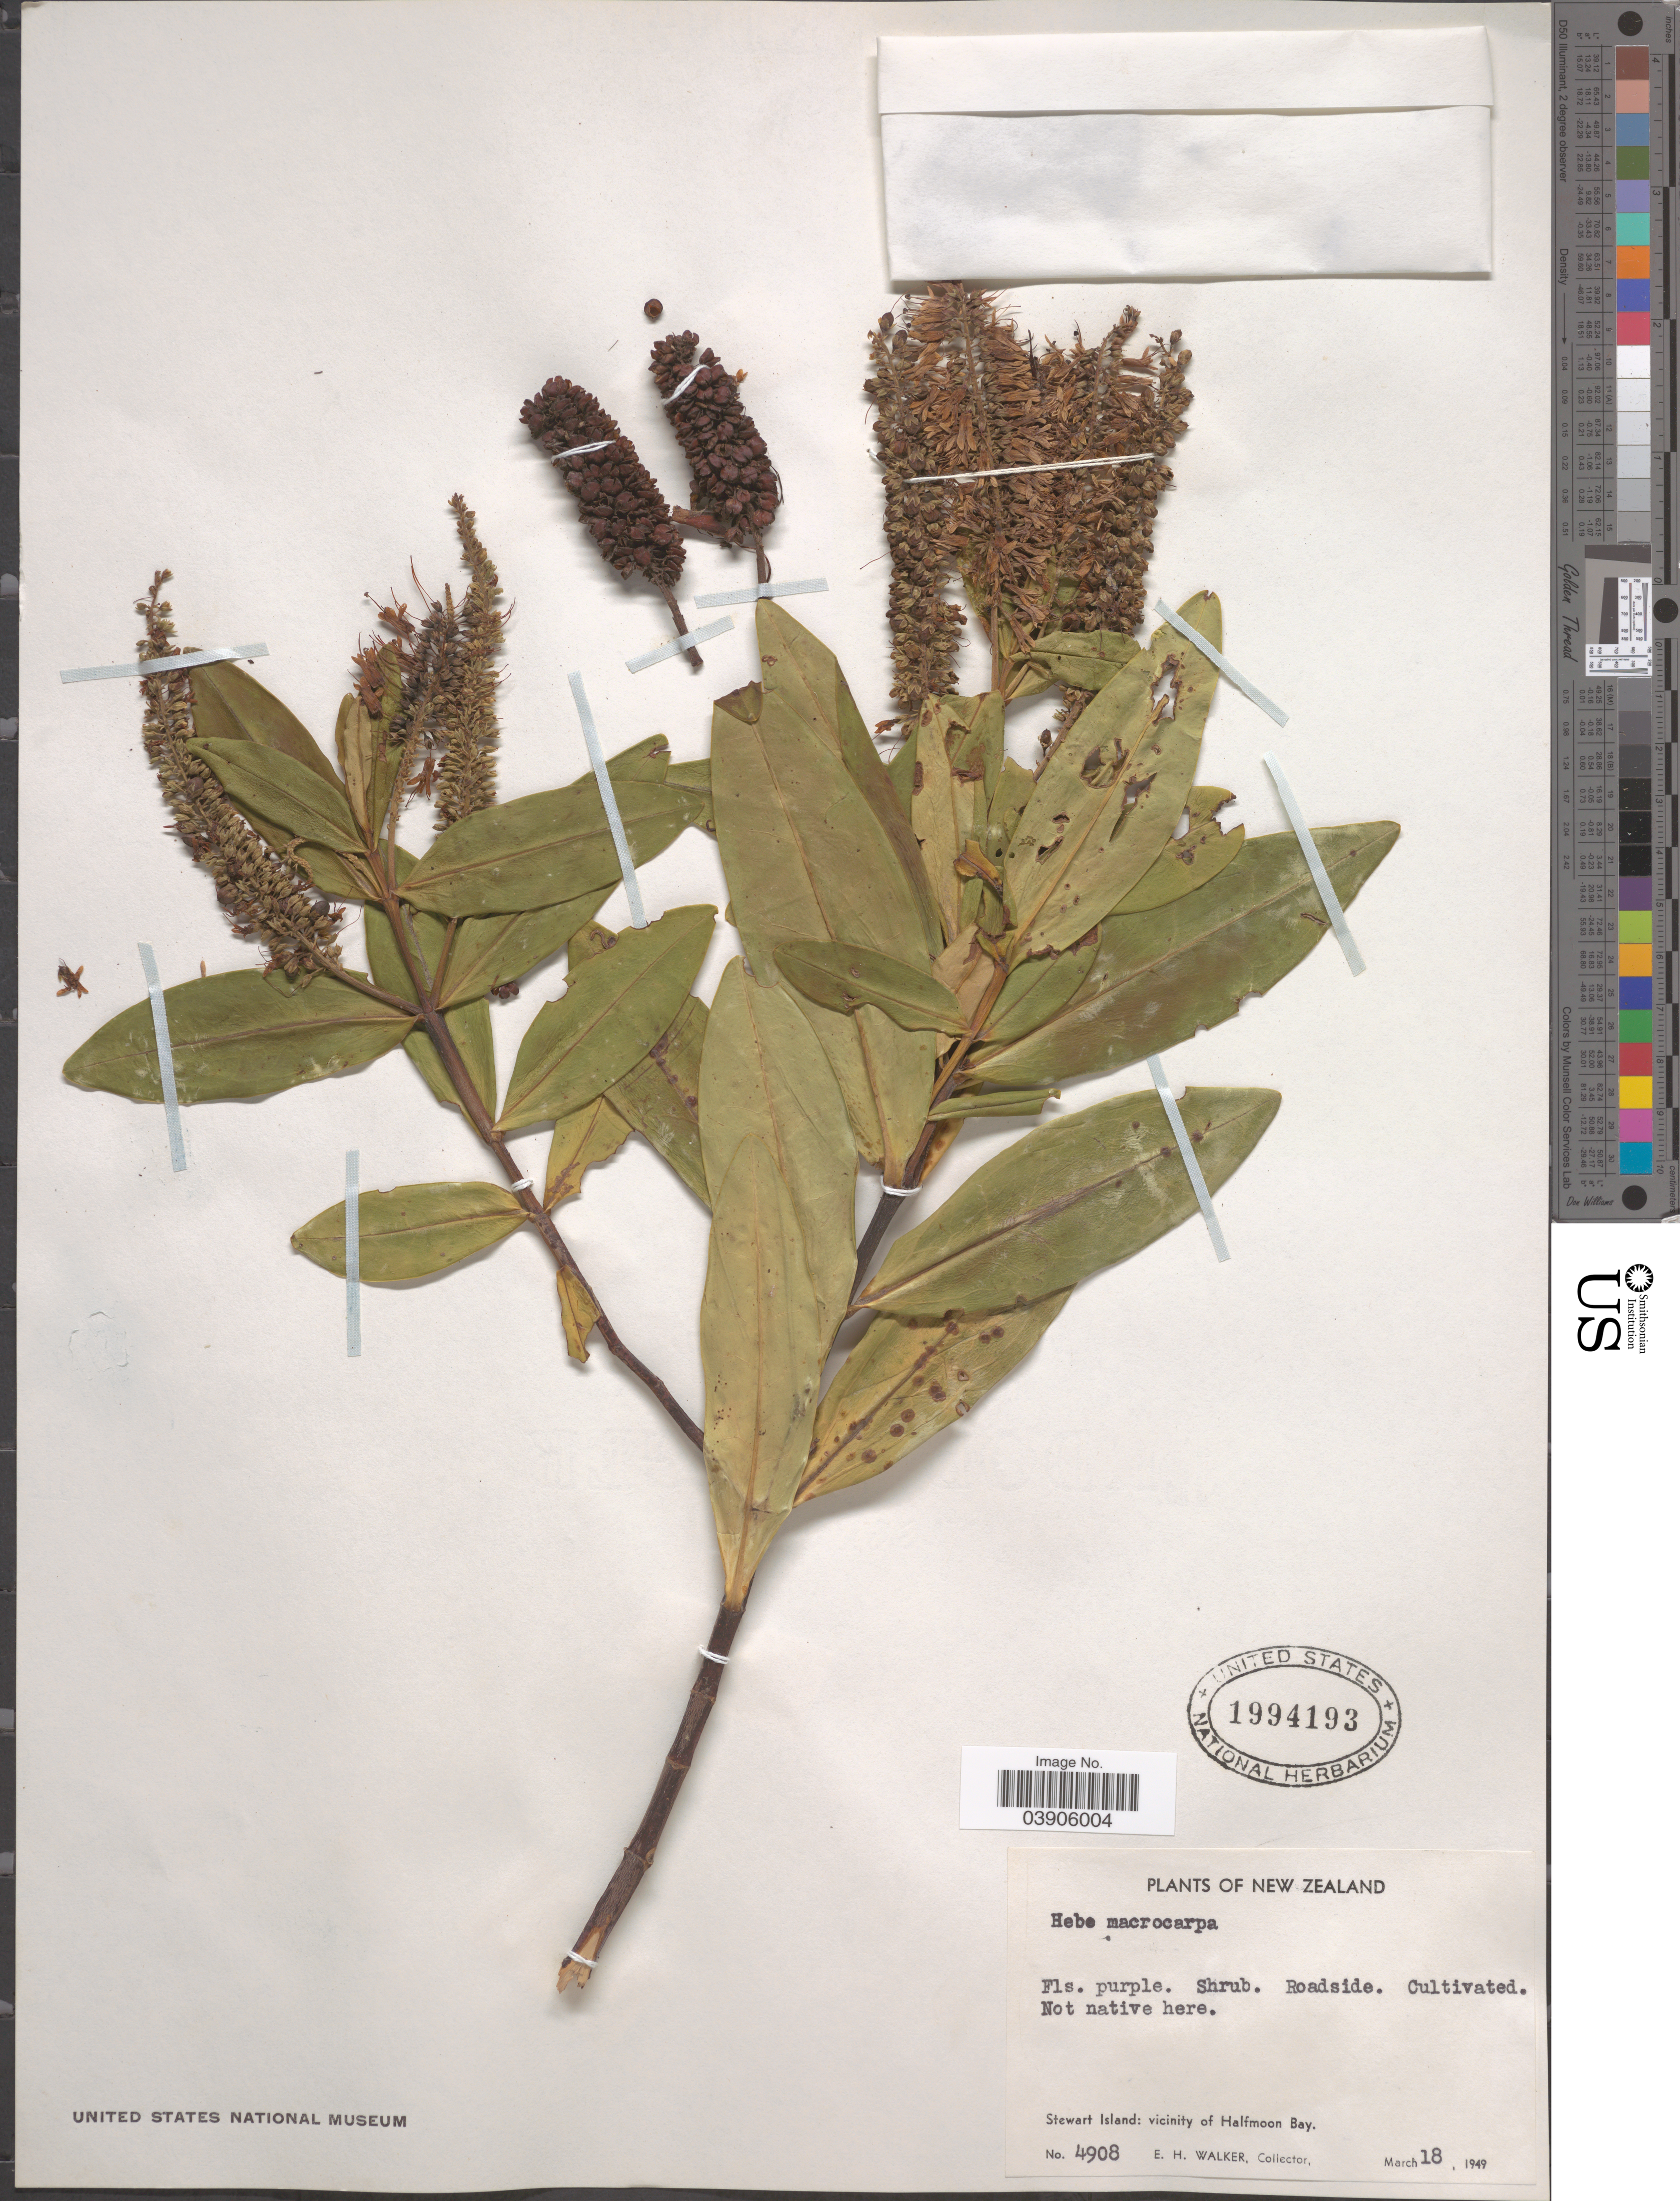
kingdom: Plantae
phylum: Tracheophyta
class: Magnoliopsida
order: Lamiales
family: Plantaginaceae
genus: Hebe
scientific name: Hebe macrocarpa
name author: (Vahl) Cockayne & Allan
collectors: E. H. Walker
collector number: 4908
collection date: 1949-03-18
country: New Zealand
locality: Stewart Island: vicinity of Halfmoon Bay.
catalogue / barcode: US 1994193